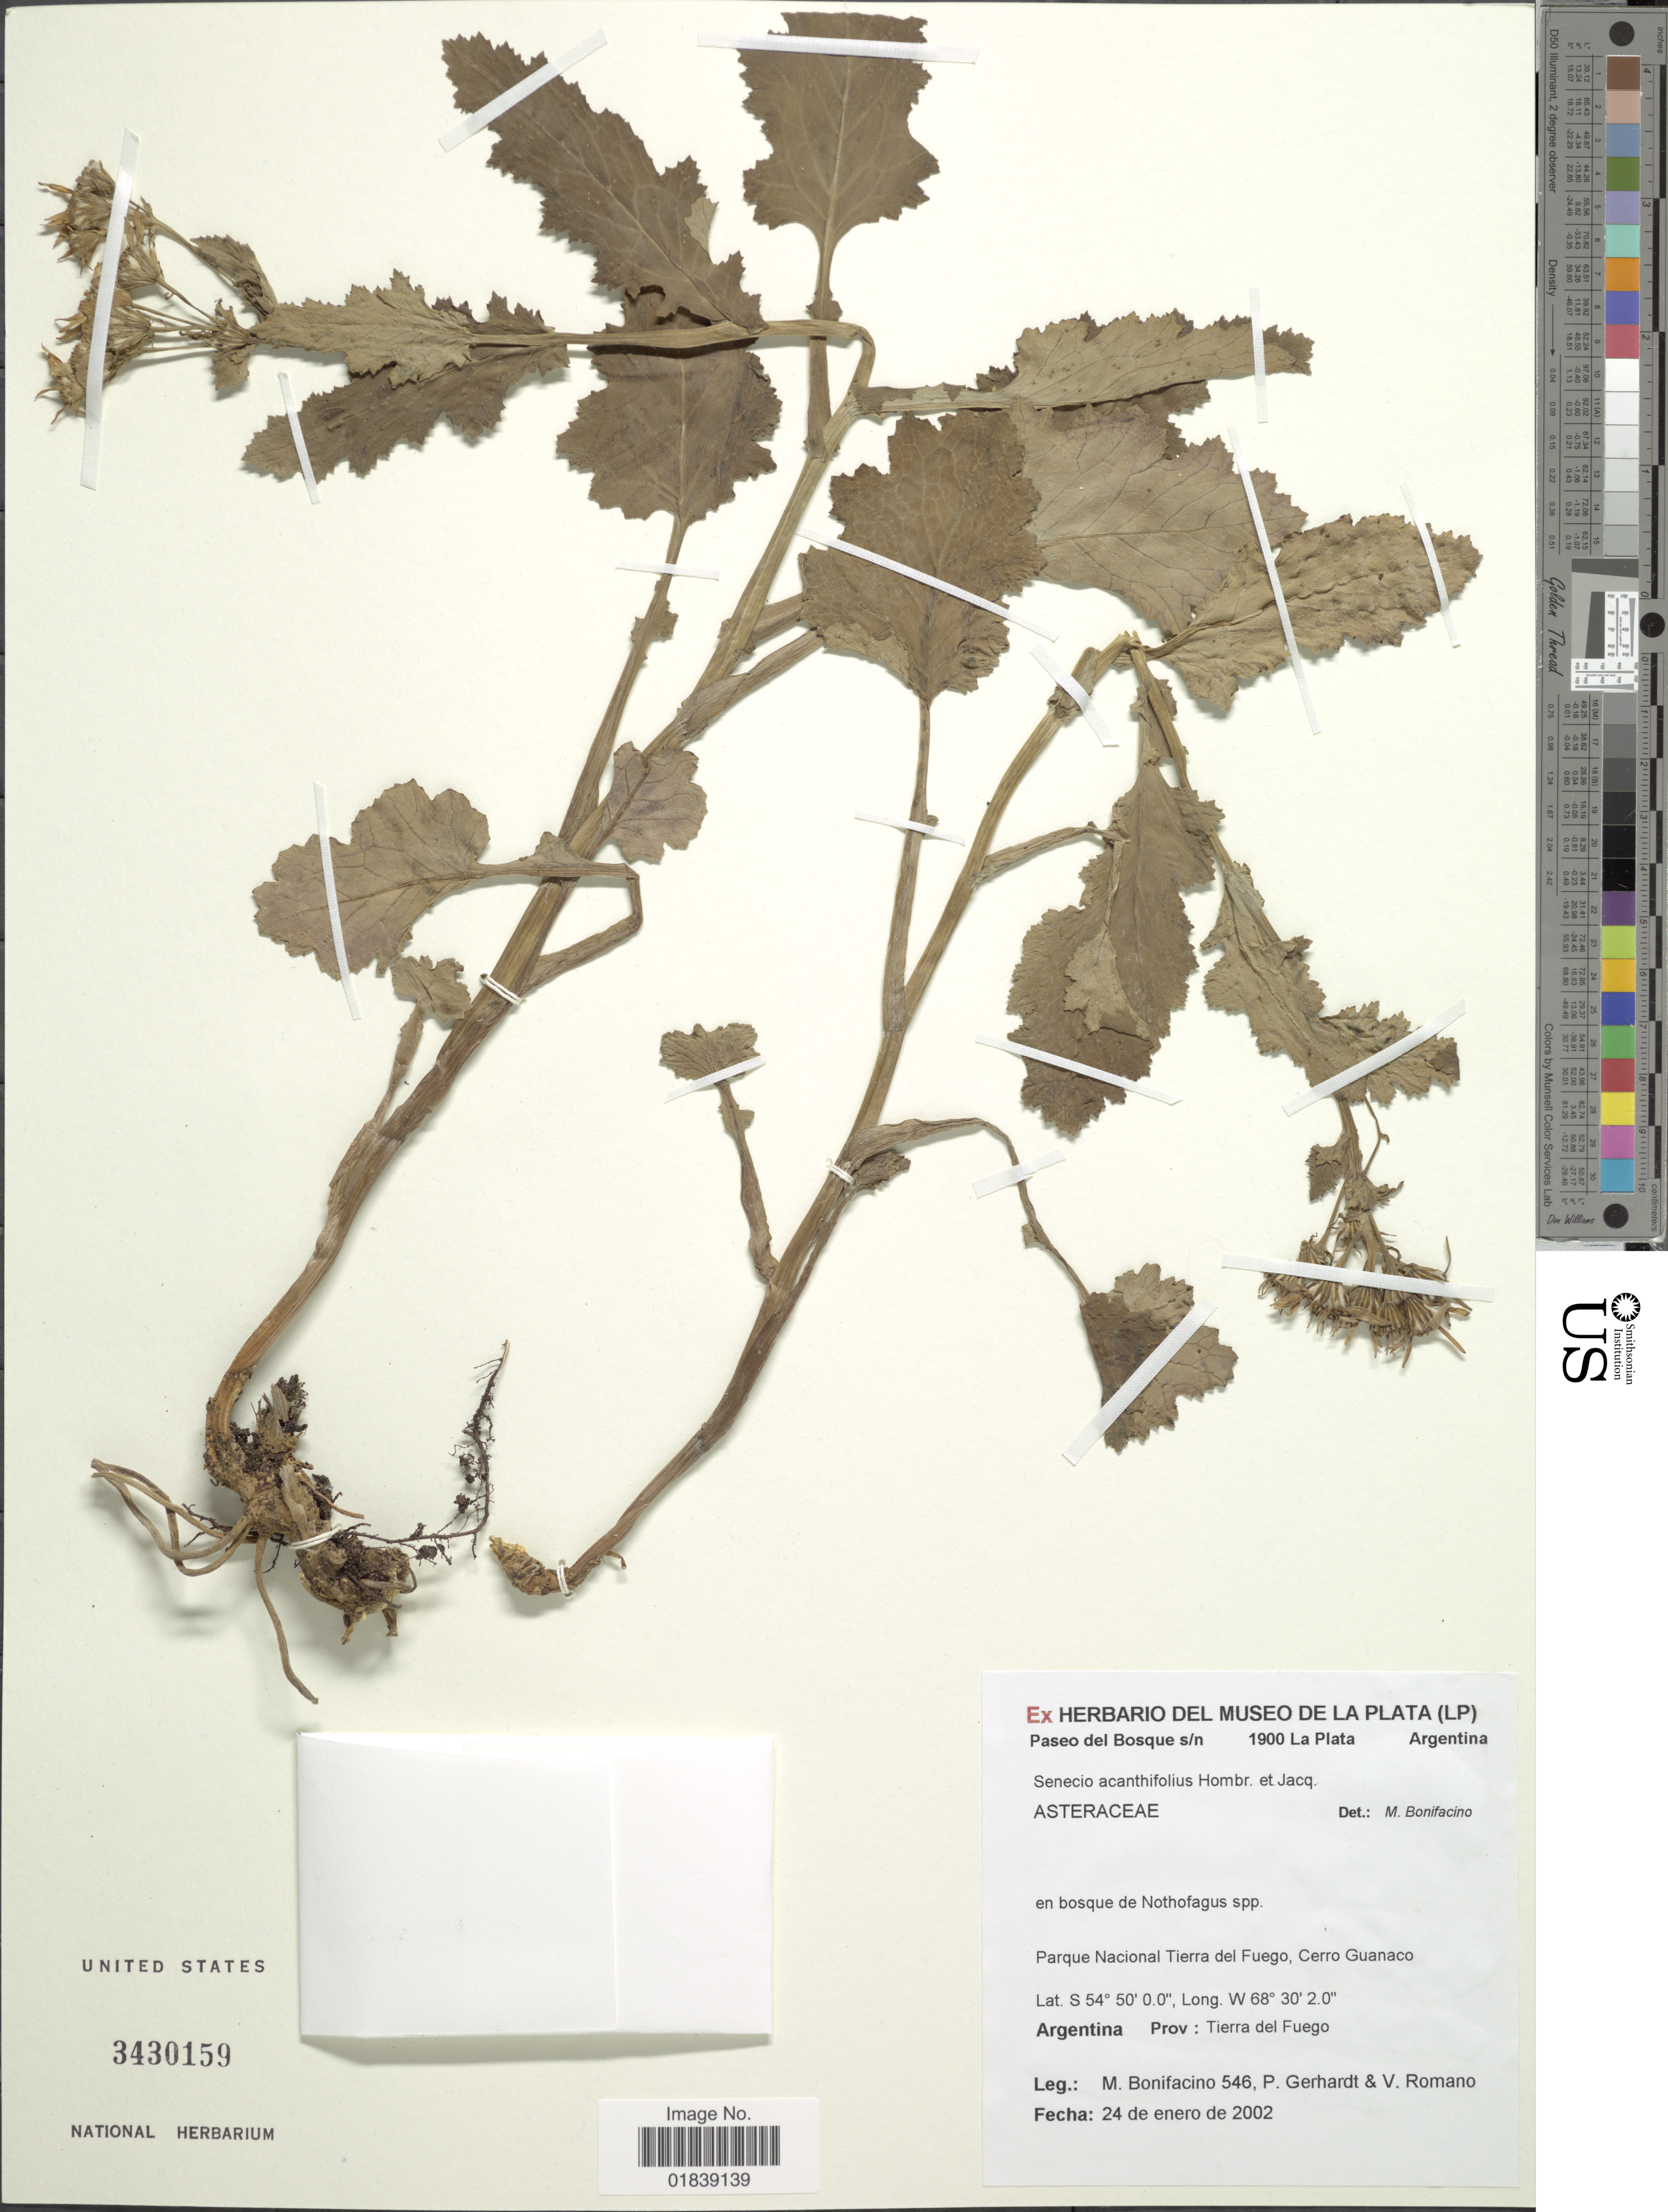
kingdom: Plantae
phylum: Tracheophyta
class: Magnoliopsida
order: Asterales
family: Asteraceae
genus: Senecio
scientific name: Senecio acanthifolius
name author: Hombr. & Jacquinot ex Decne.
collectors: M. Bonifacino, P. Gerhardt & V. Romano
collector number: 0546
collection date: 2002-01-24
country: Argentina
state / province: Tierra del Fuego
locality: Parque Nacional Tierra del Fuego, Cerro Guanaco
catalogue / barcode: US 3430159